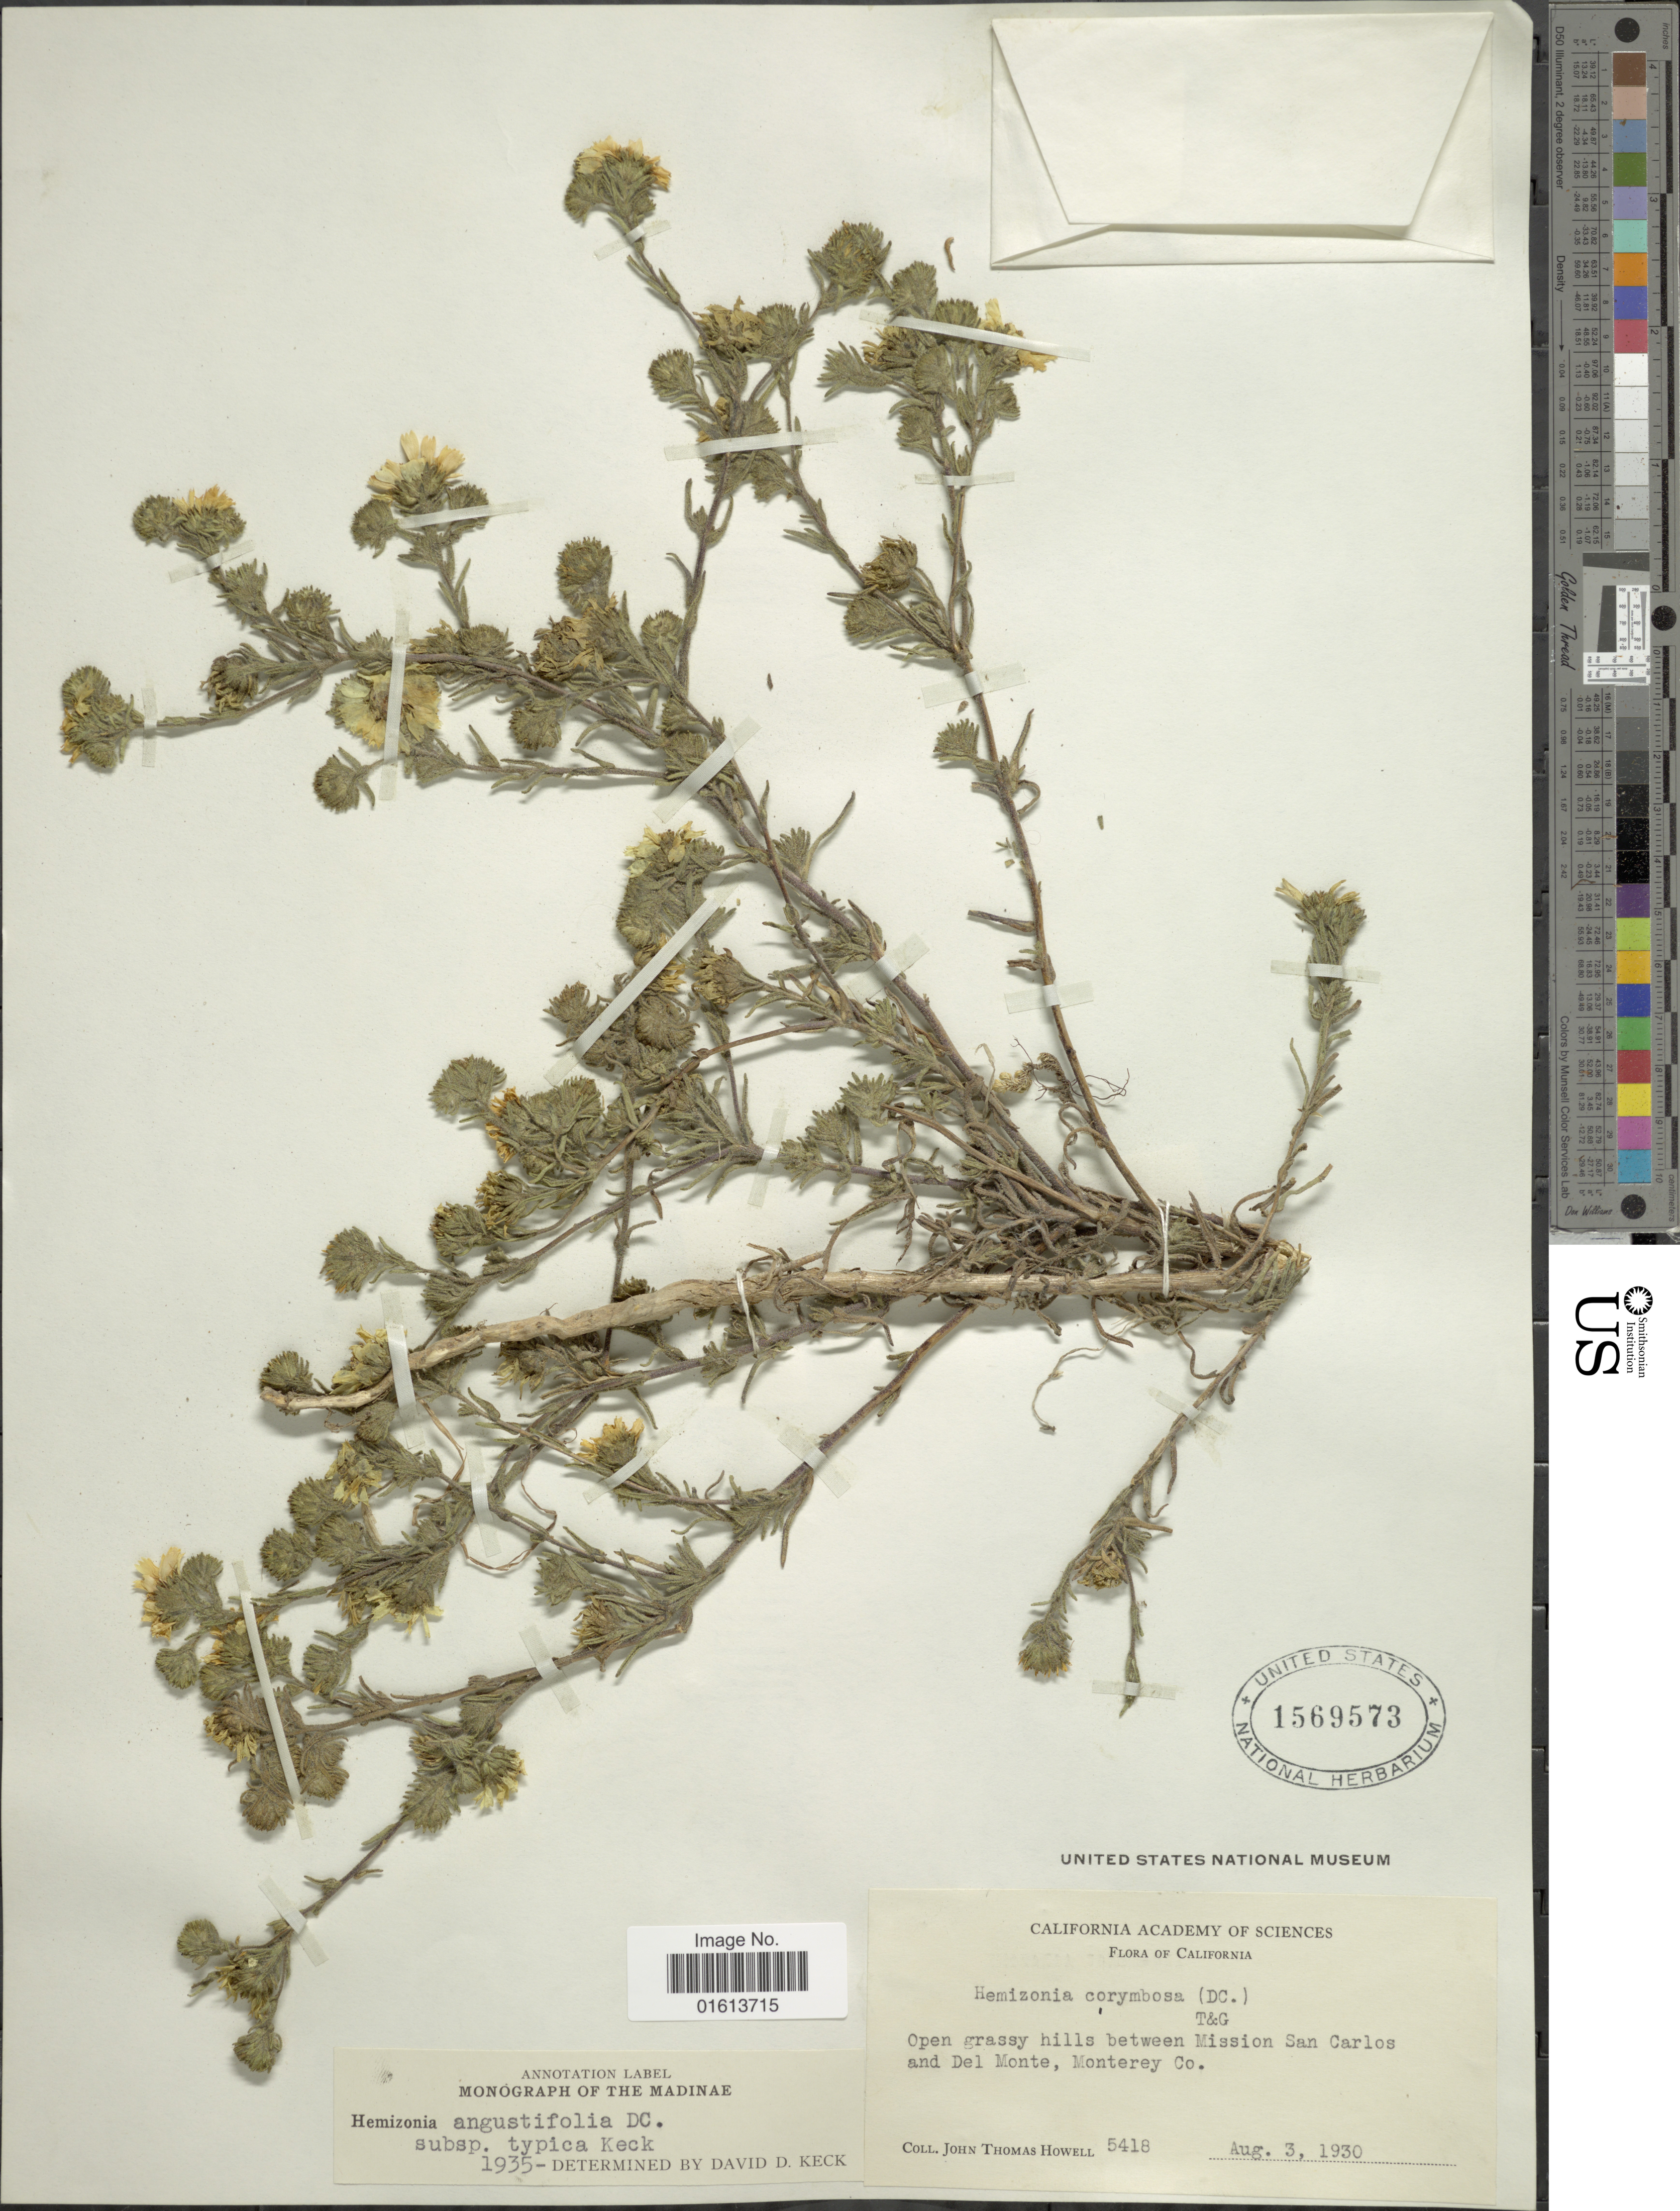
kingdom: Plantae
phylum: Tracheophyta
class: Magnoliopsida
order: Asterales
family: Asteraceae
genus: Deinandra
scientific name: Deinandra corymbosa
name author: (DC.) B.G. Baldwin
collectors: J. T. Howell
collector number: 5418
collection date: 1930-08-03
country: United States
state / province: California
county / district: Monterey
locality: California. Open grassy hills between Mission San Carlos and Del Monte, Monterey Co.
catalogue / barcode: US 1569573